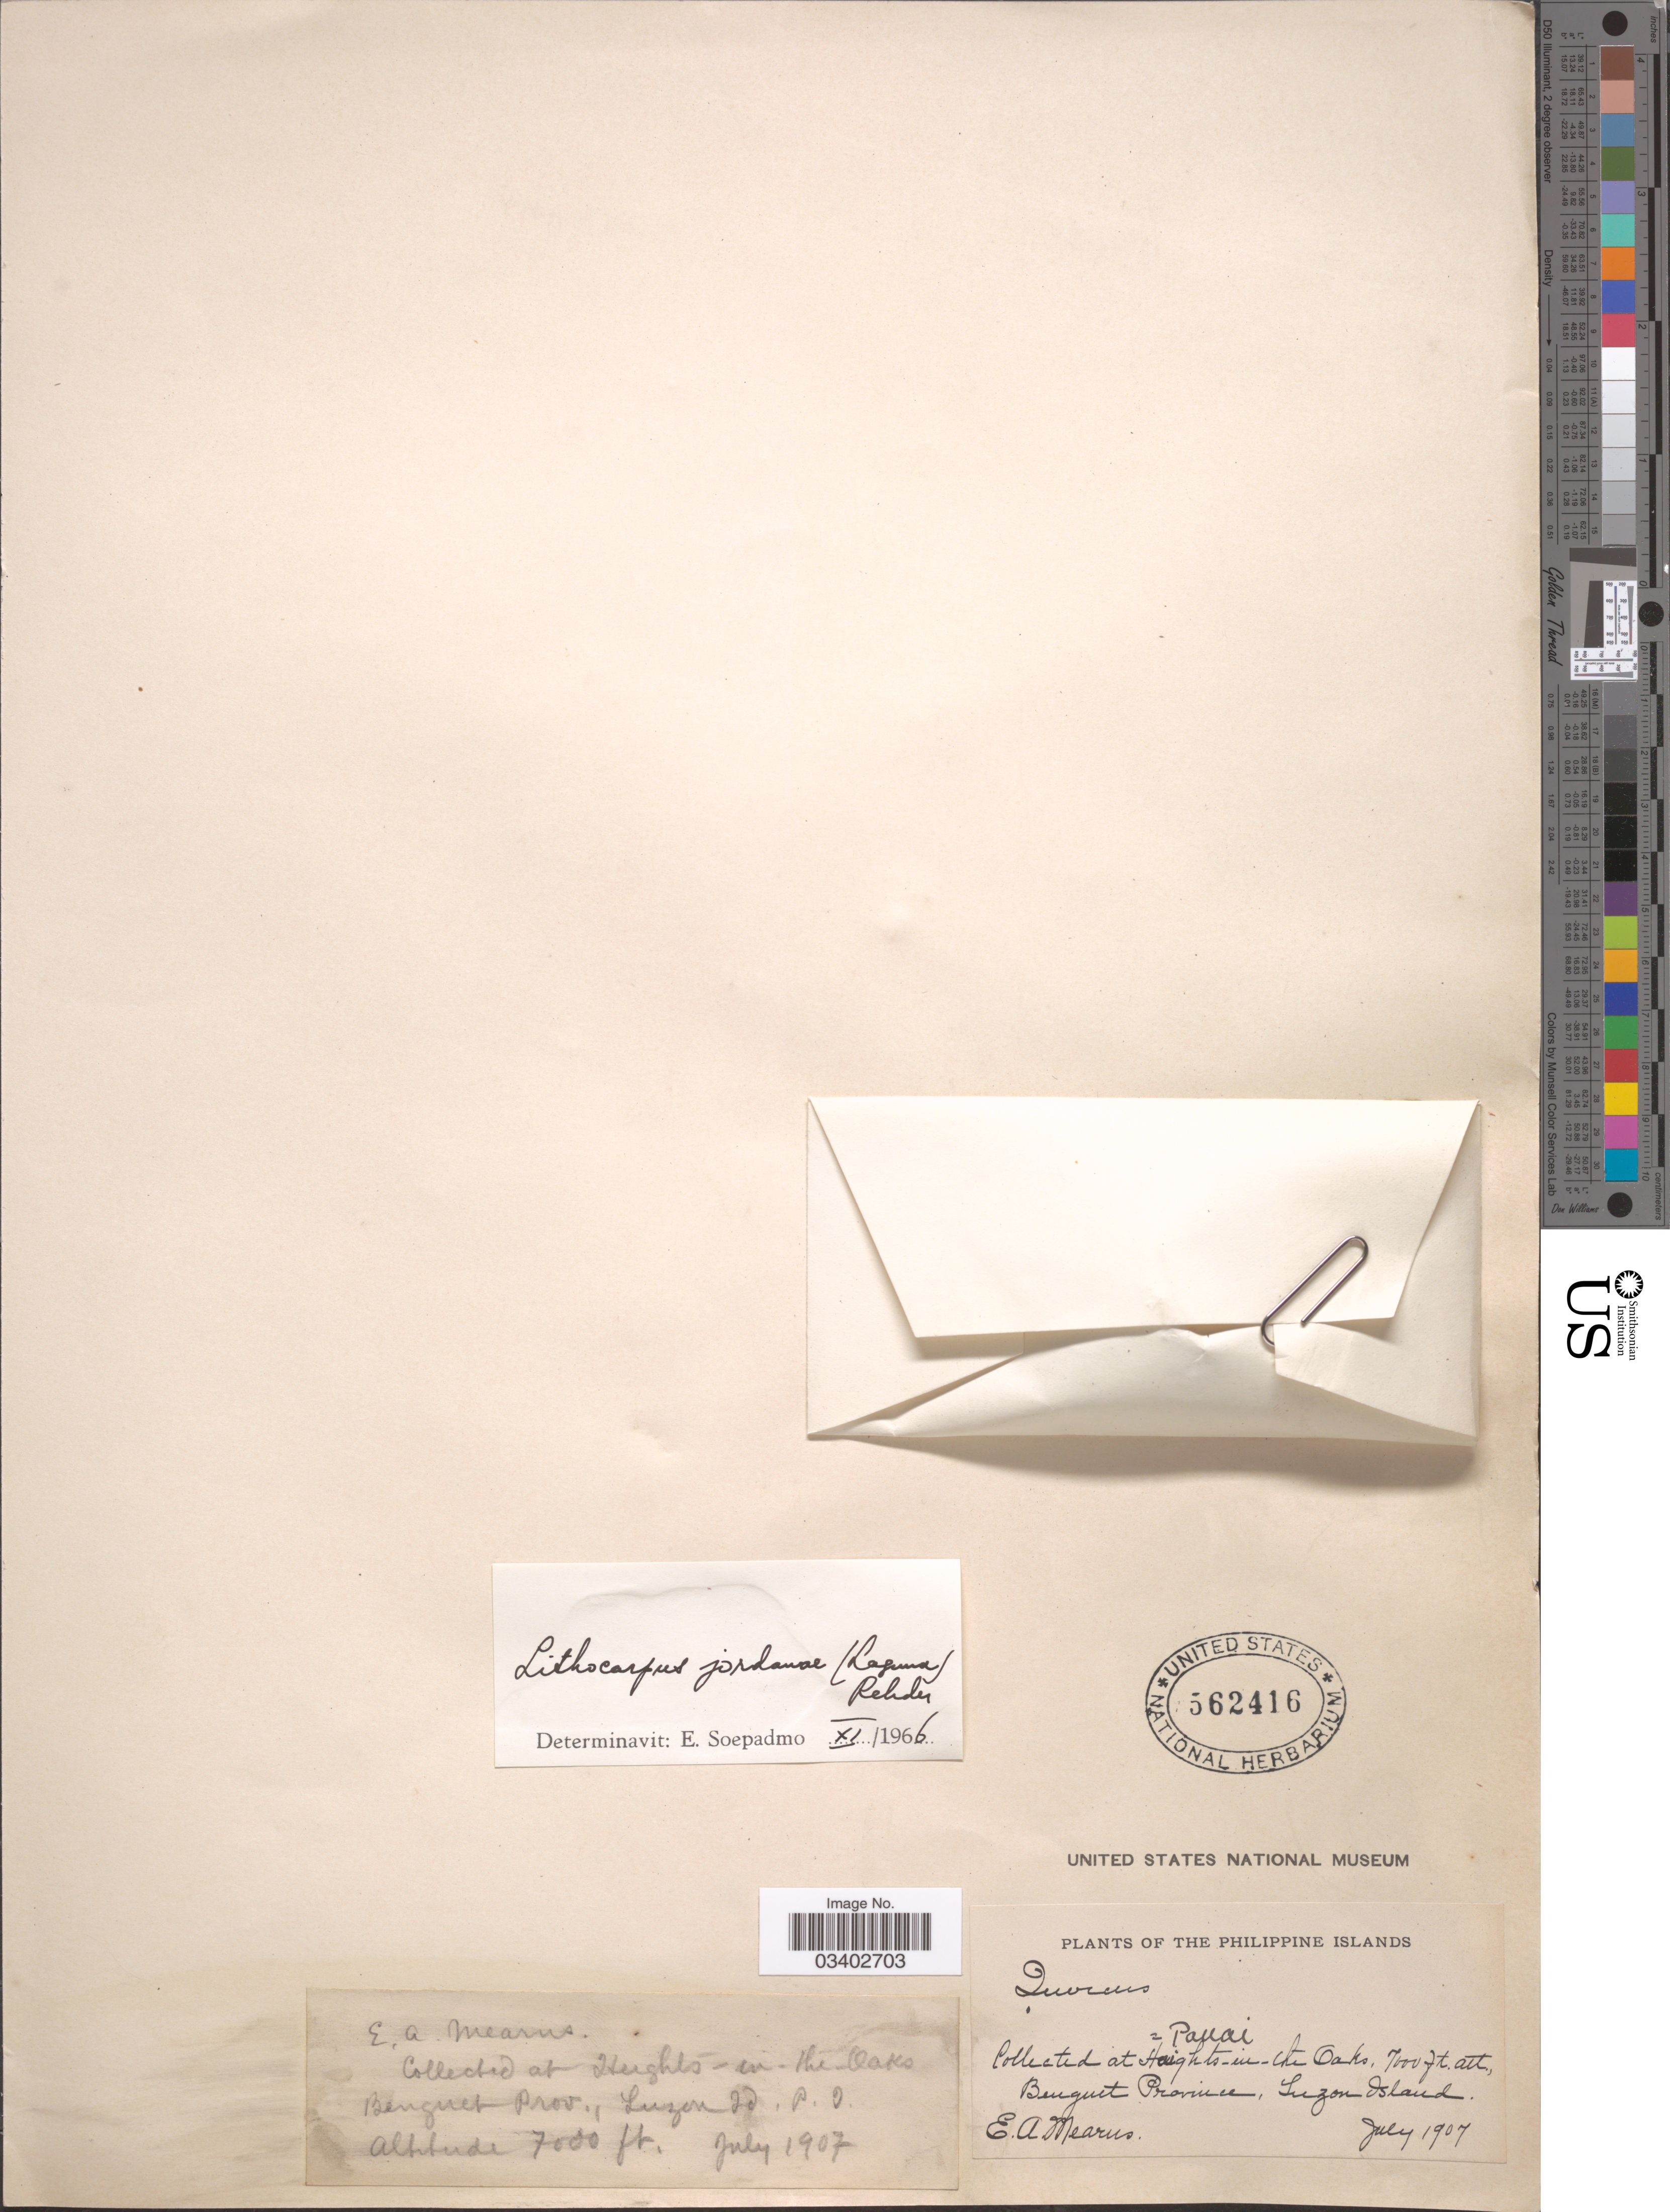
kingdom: Plantae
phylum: Tracheophyta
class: Magnoliopsida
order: Fagales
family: Fagaceae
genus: Lithocarpus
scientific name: Lithocarpus jordanae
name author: (Villanueva) Rehder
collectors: E. A. Mearns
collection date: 1907-07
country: Philippines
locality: At Haights-in-the Oaks, Benguet Province, Luzon Island. P. O.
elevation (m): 2134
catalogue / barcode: US 562416